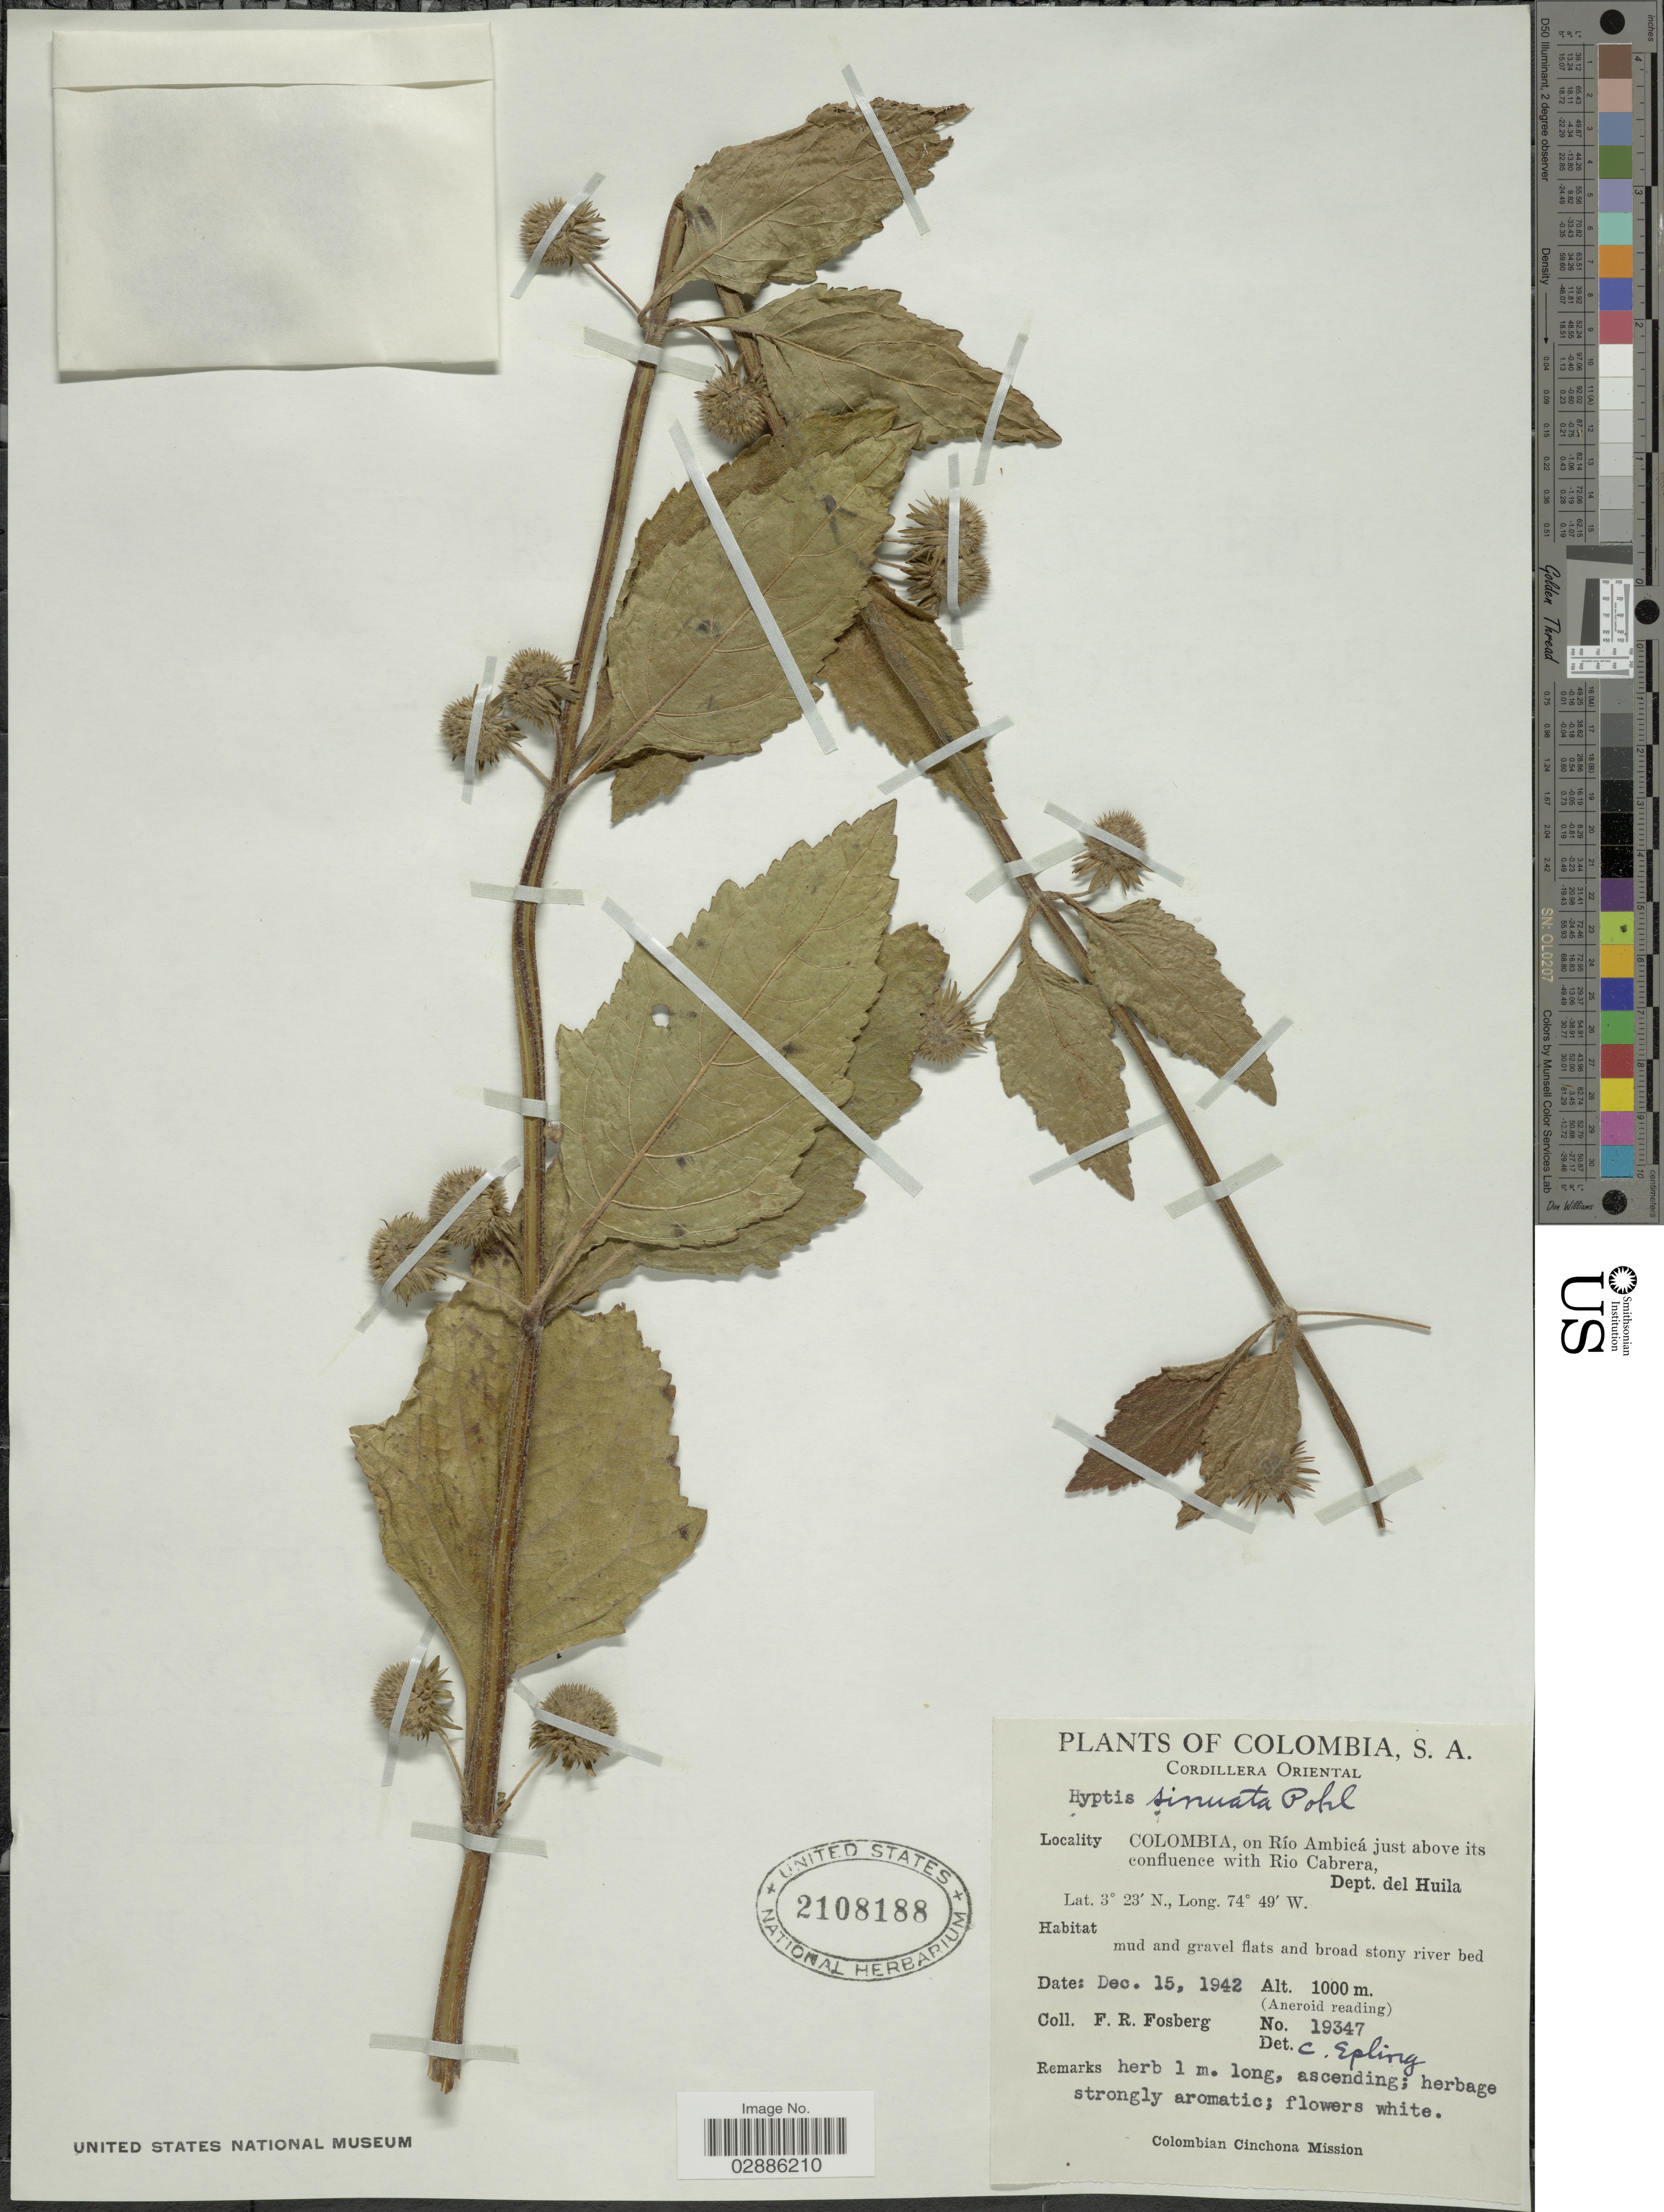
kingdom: Plantae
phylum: Tracheophyta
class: Magnoliopsida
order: Lamiales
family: Lamiaceae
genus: Hyptis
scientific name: Hyptis sinuata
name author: Pohl ex Benth.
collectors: F. R. Fosberg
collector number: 19347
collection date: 1942-12-15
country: Colombia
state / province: Huila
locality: Cordillera Oriental, on Río Ambicá, just above its confluence with Rio Cabrera, Dept. del Huila.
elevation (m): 1000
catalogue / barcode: US 2108188